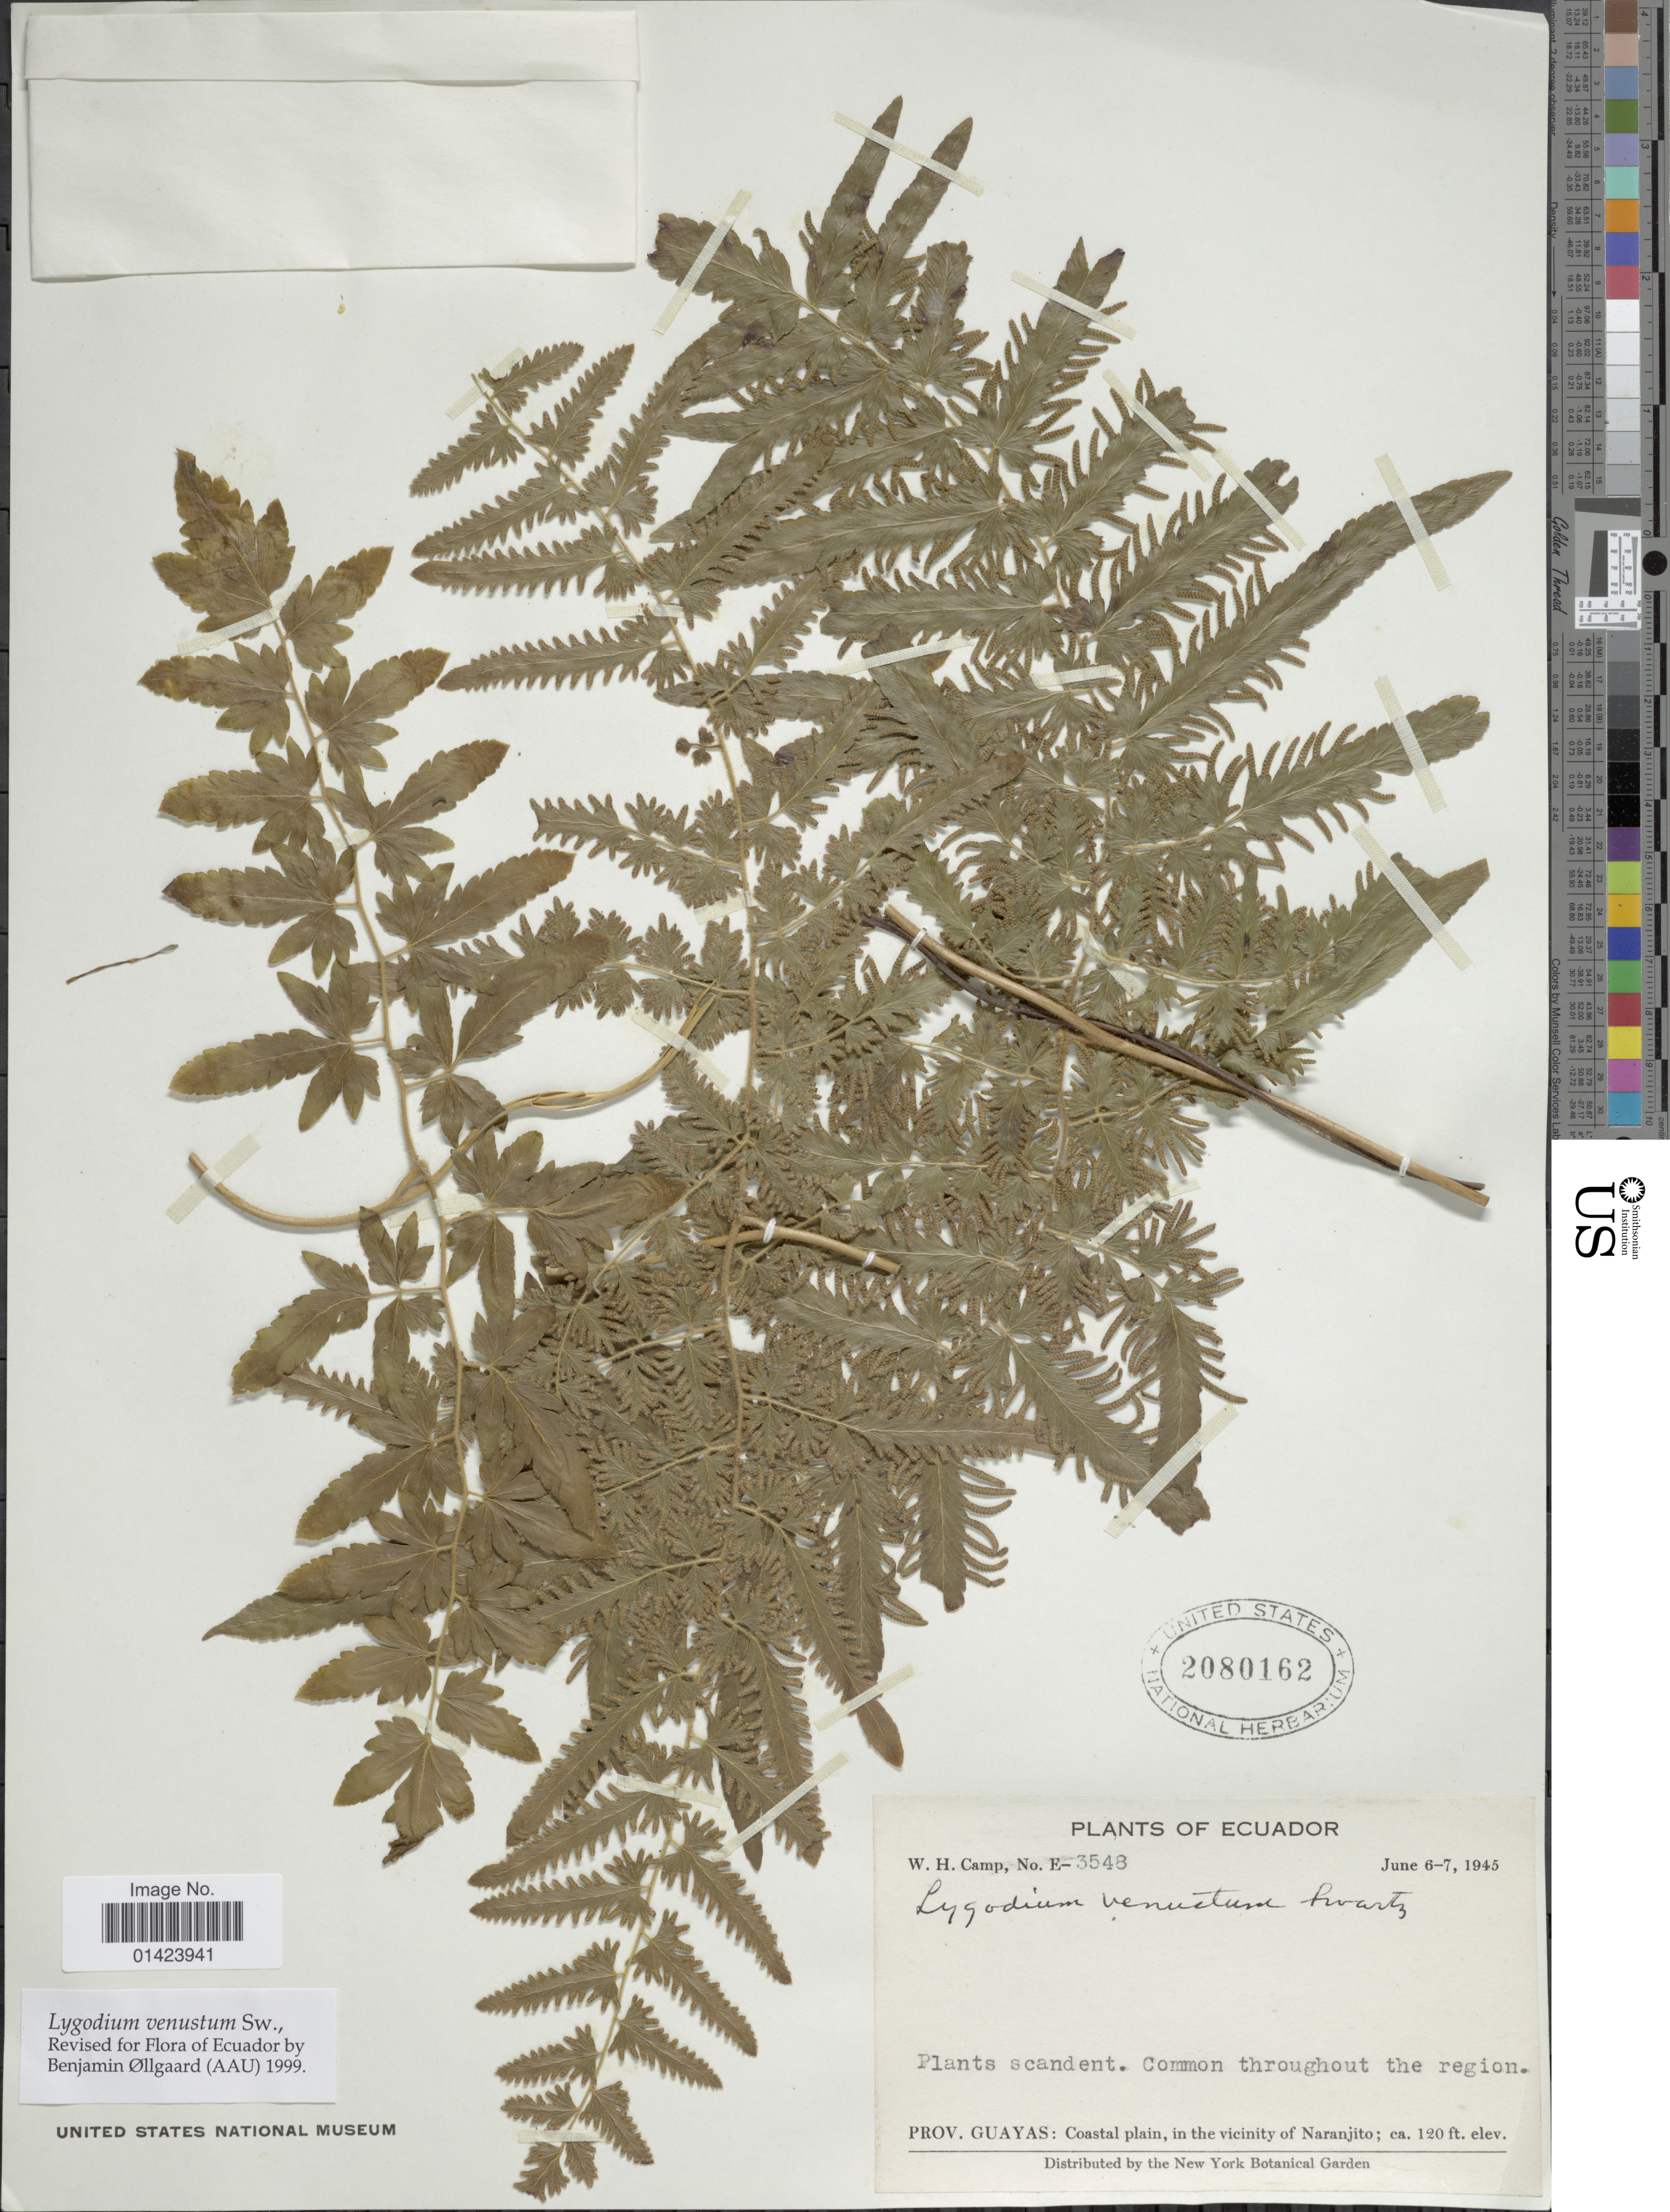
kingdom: Plantae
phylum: Tracheophyta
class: Polypodiopsida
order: Schizaeales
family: Lygodiaceae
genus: Lygodium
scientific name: Lygodium venustum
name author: Sw.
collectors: W. H. Camp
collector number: E-3548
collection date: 1945-06-06/1945-06-07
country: Ecuador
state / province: Guayas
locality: Prov. Guayas: coastal plain in the vicinity of Naranjito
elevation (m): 37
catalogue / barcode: US 2080162